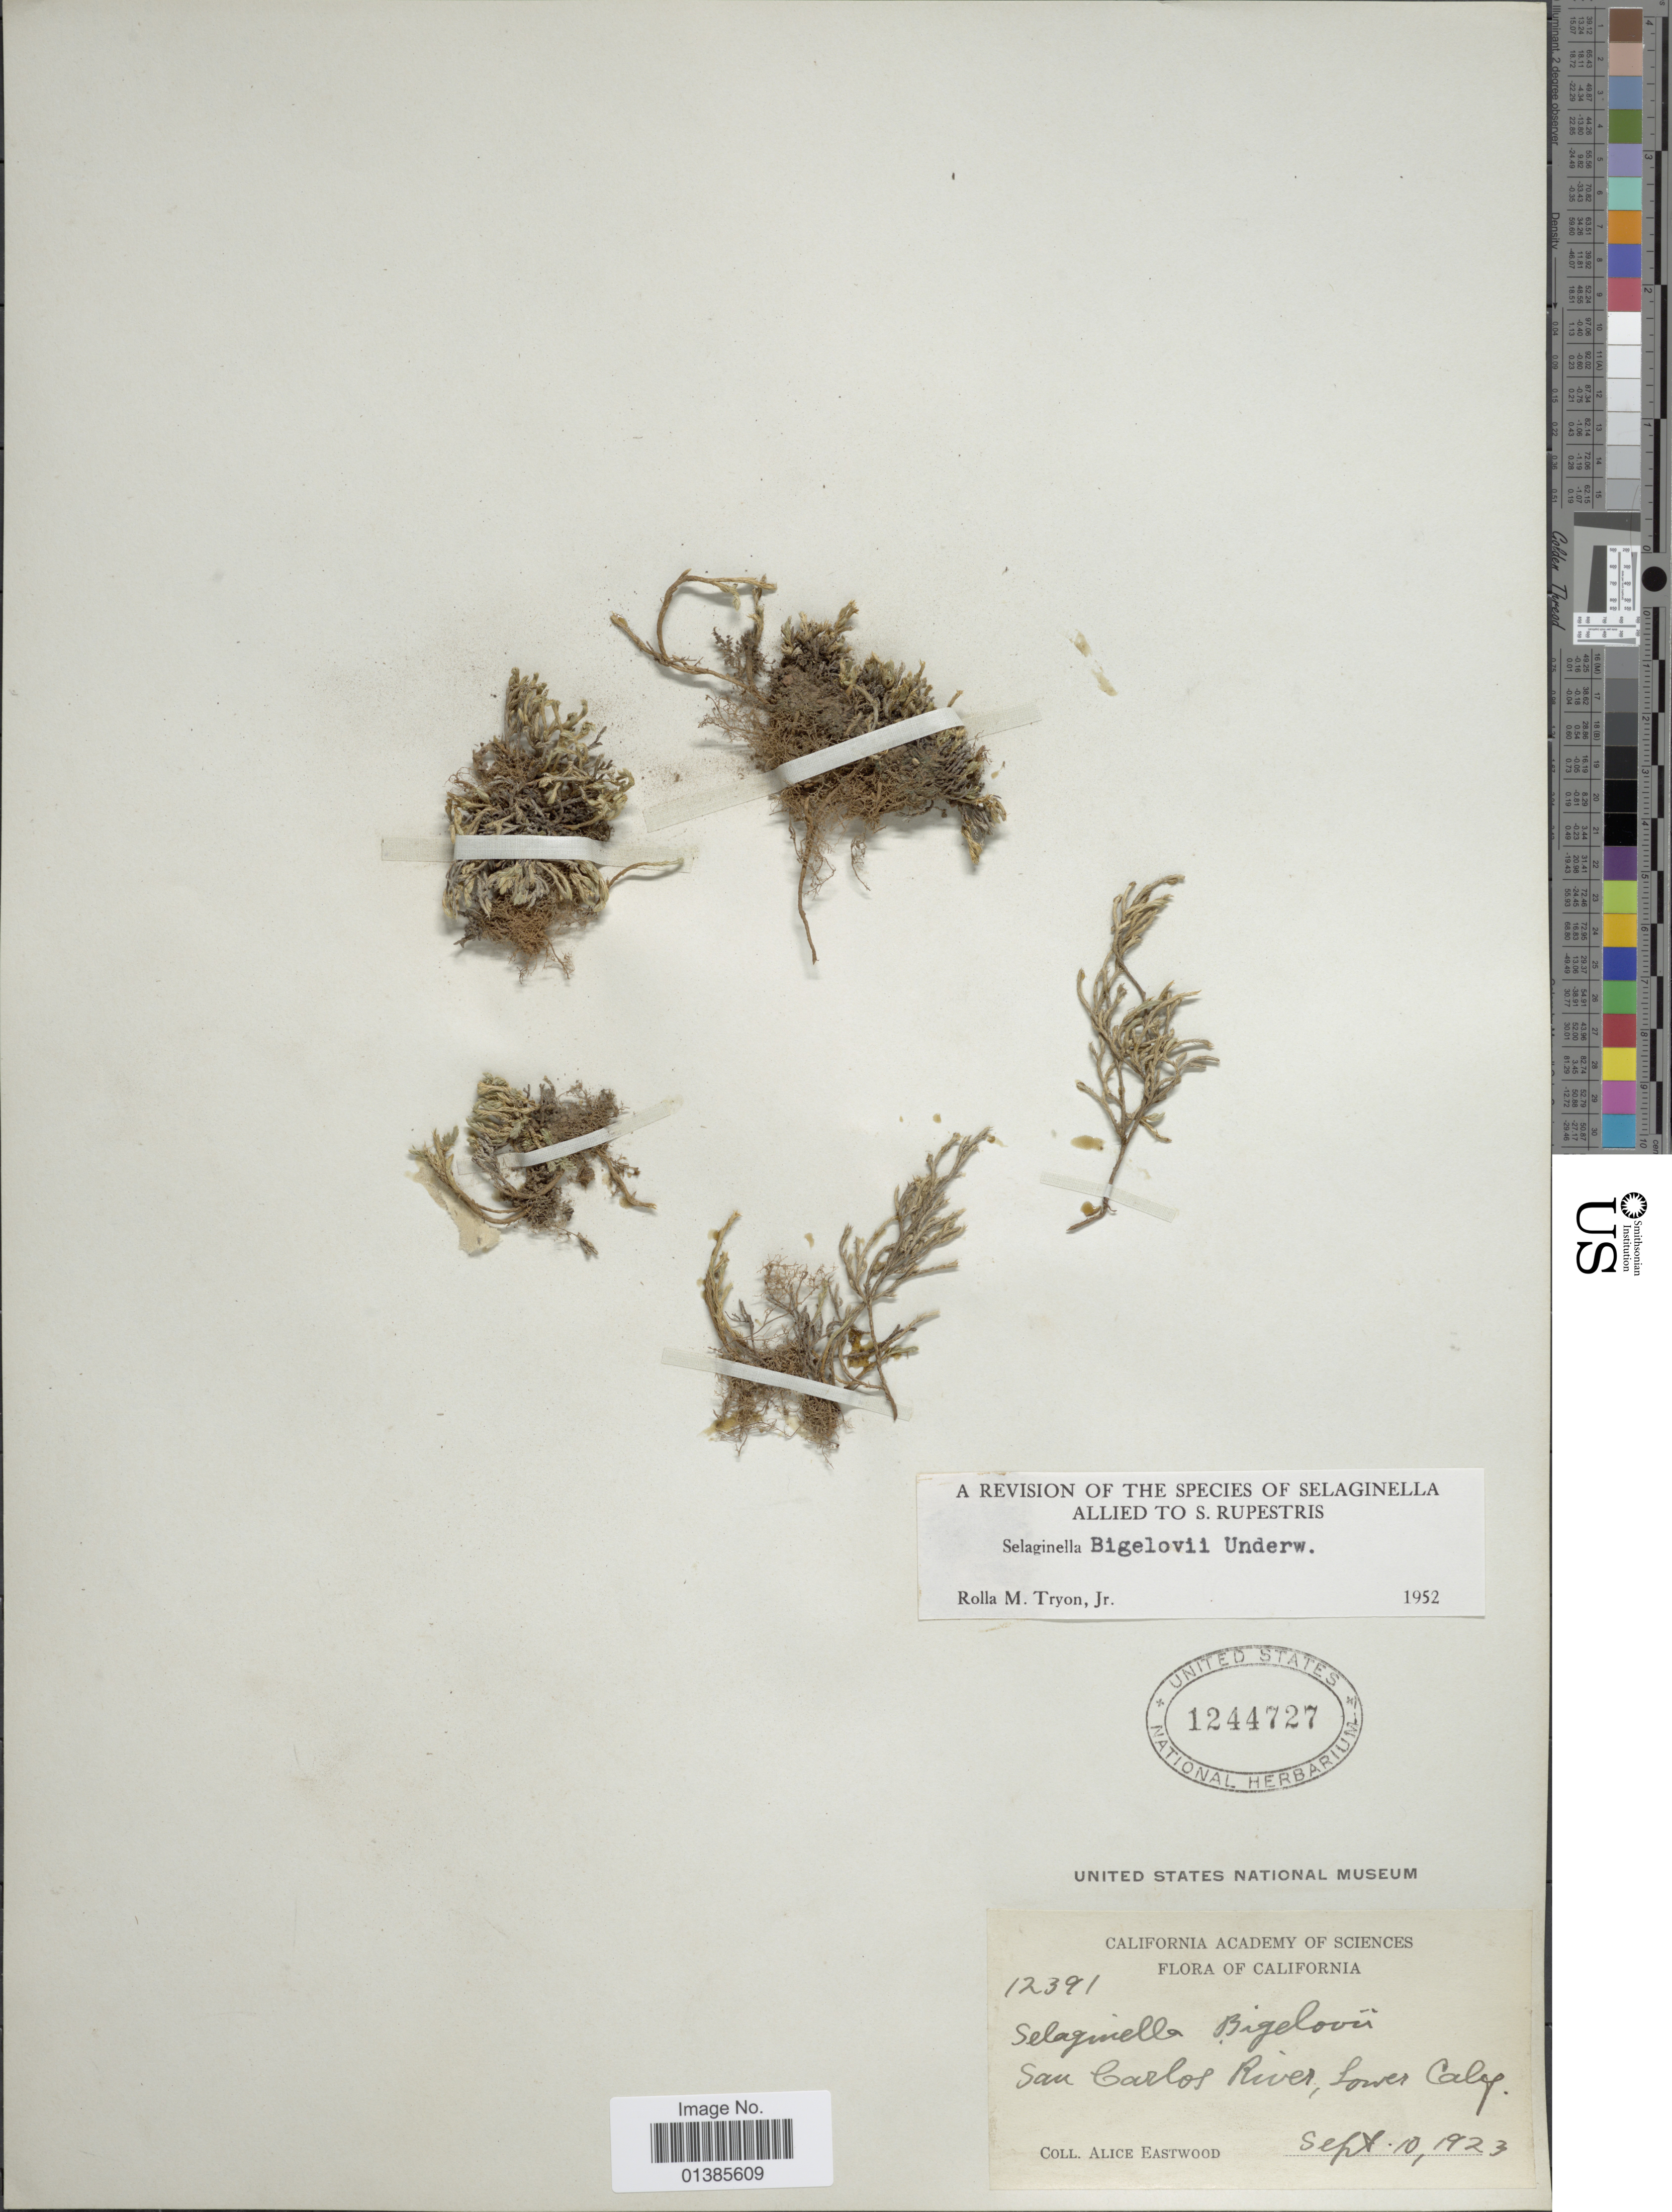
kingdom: Plantae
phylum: Tracheophyta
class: Lycopodiopsida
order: Selaginellales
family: Selaginellaceae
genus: Selaginella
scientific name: Selaginella bigelovii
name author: Underw.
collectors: A. Eastwood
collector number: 12391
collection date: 1923-09-10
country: United States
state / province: California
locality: San Carlos River, Lower Calif.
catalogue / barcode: US 1244727